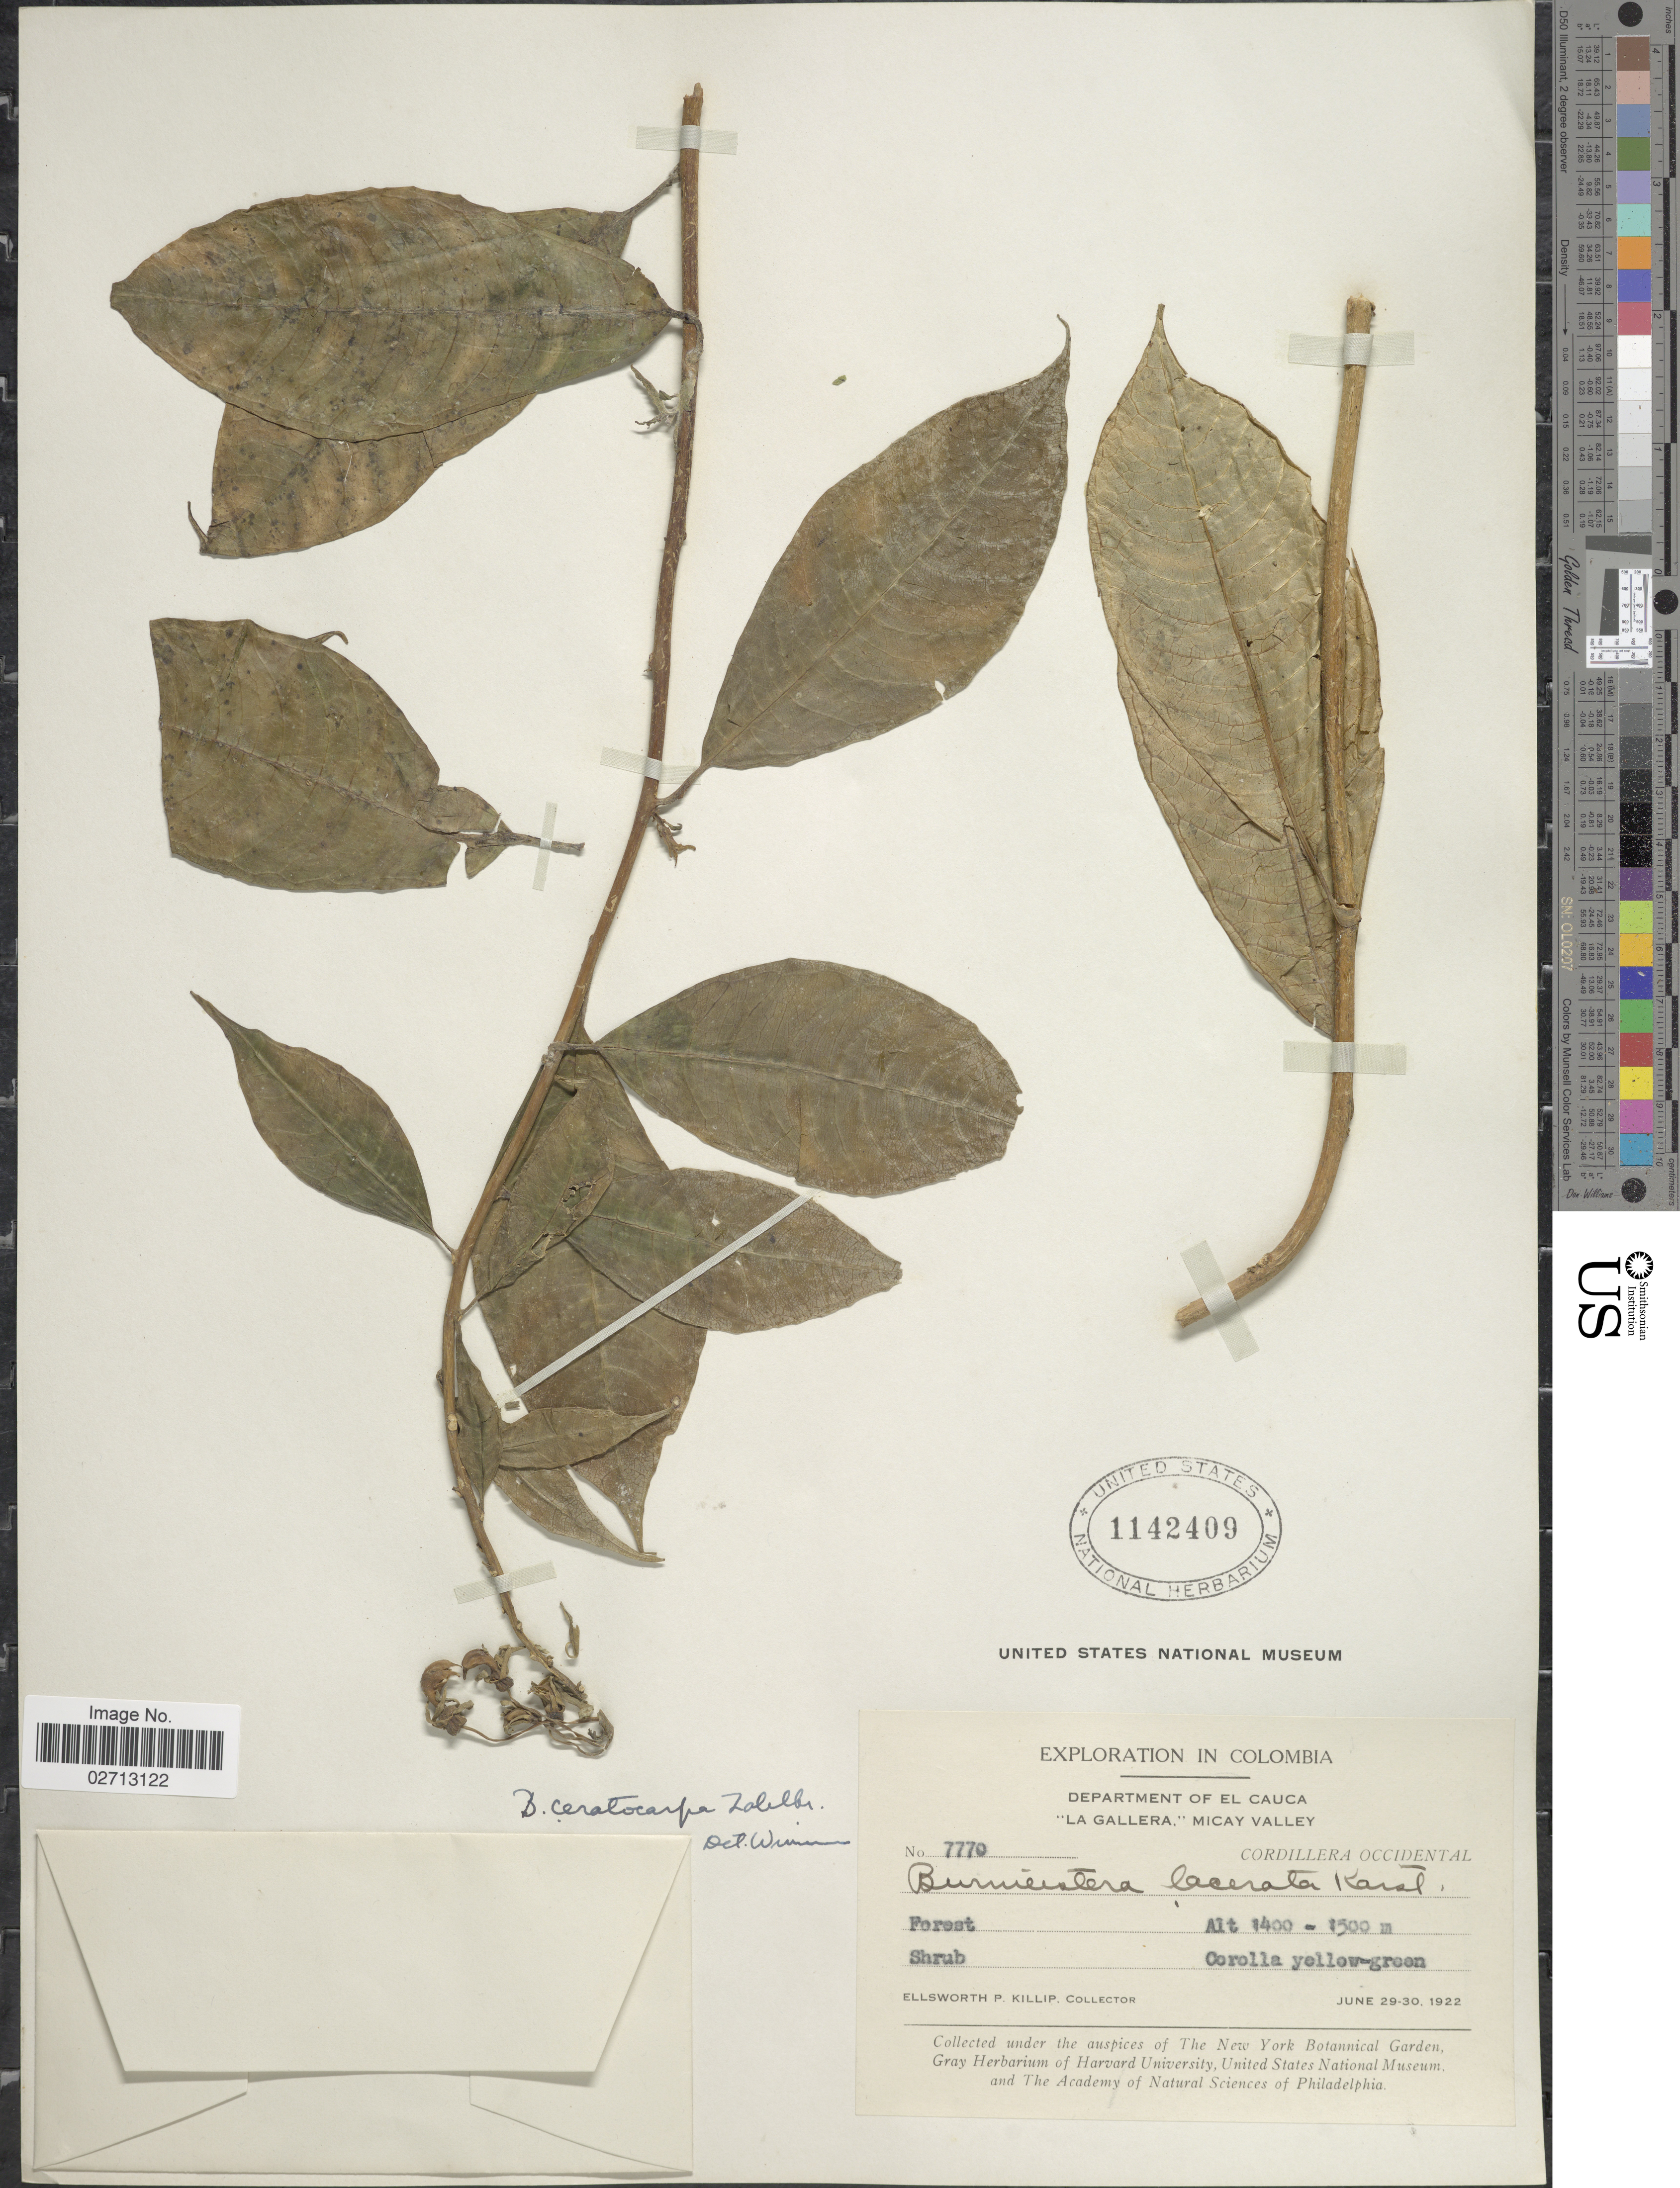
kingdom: Plantae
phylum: Tracheophyta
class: Magnoliopsida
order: Asterales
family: Campanulaceae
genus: Burmeistera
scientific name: Burmeistera ceratocarpa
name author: J. Zahlbr.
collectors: E. P. Killip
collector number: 7770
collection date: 1922-06-29/1922-06-30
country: Colombia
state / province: Cauca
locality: Department of El Cauca. "La Gallera,"Micay Valley. Cordillera Occidental.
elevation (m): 1400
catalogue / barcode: US 1142409